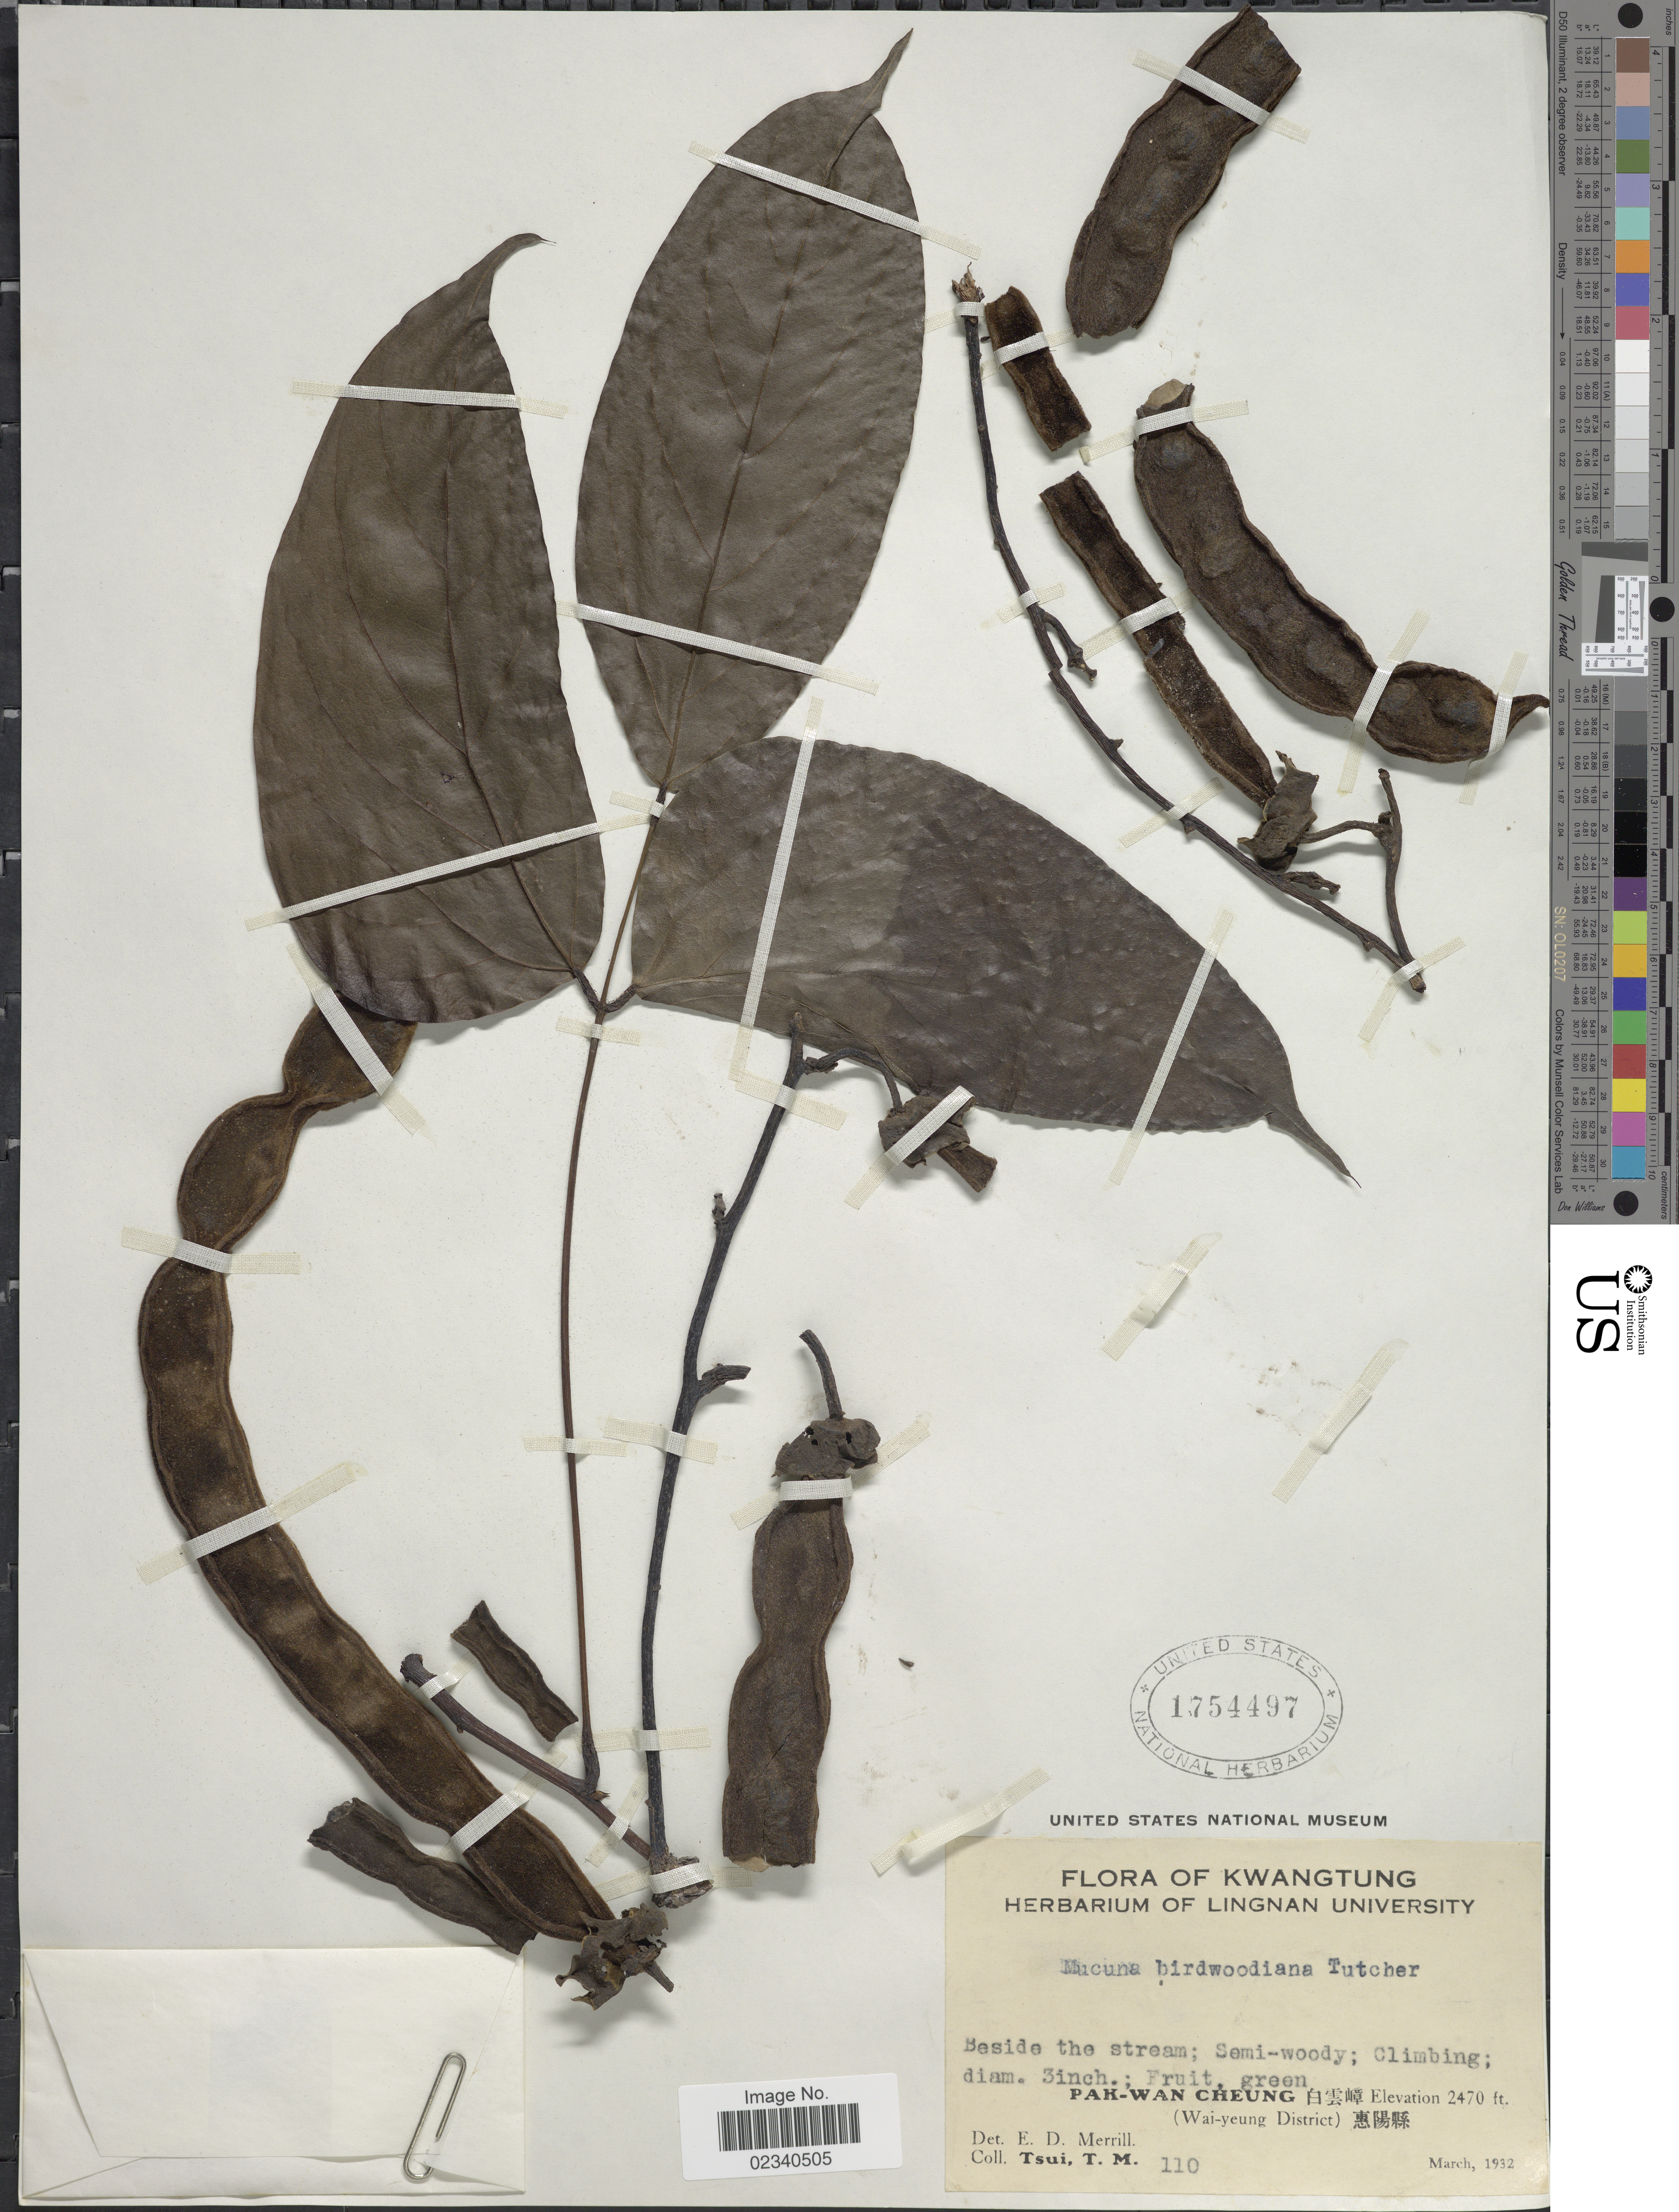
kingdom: Plantae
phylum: Tracheophyta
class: Magnoliopsida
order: Fabales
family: Fabaceae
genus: Mucuna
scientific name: Mucuna birdwoodiana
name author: Tutcher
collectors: T. Tsui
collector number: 110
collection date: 1932-03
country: China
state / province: Guangdong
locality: Kwangtung. Pak-Wan Cheung (Wai-yeung District)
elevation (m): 753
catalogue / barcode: US 1754497